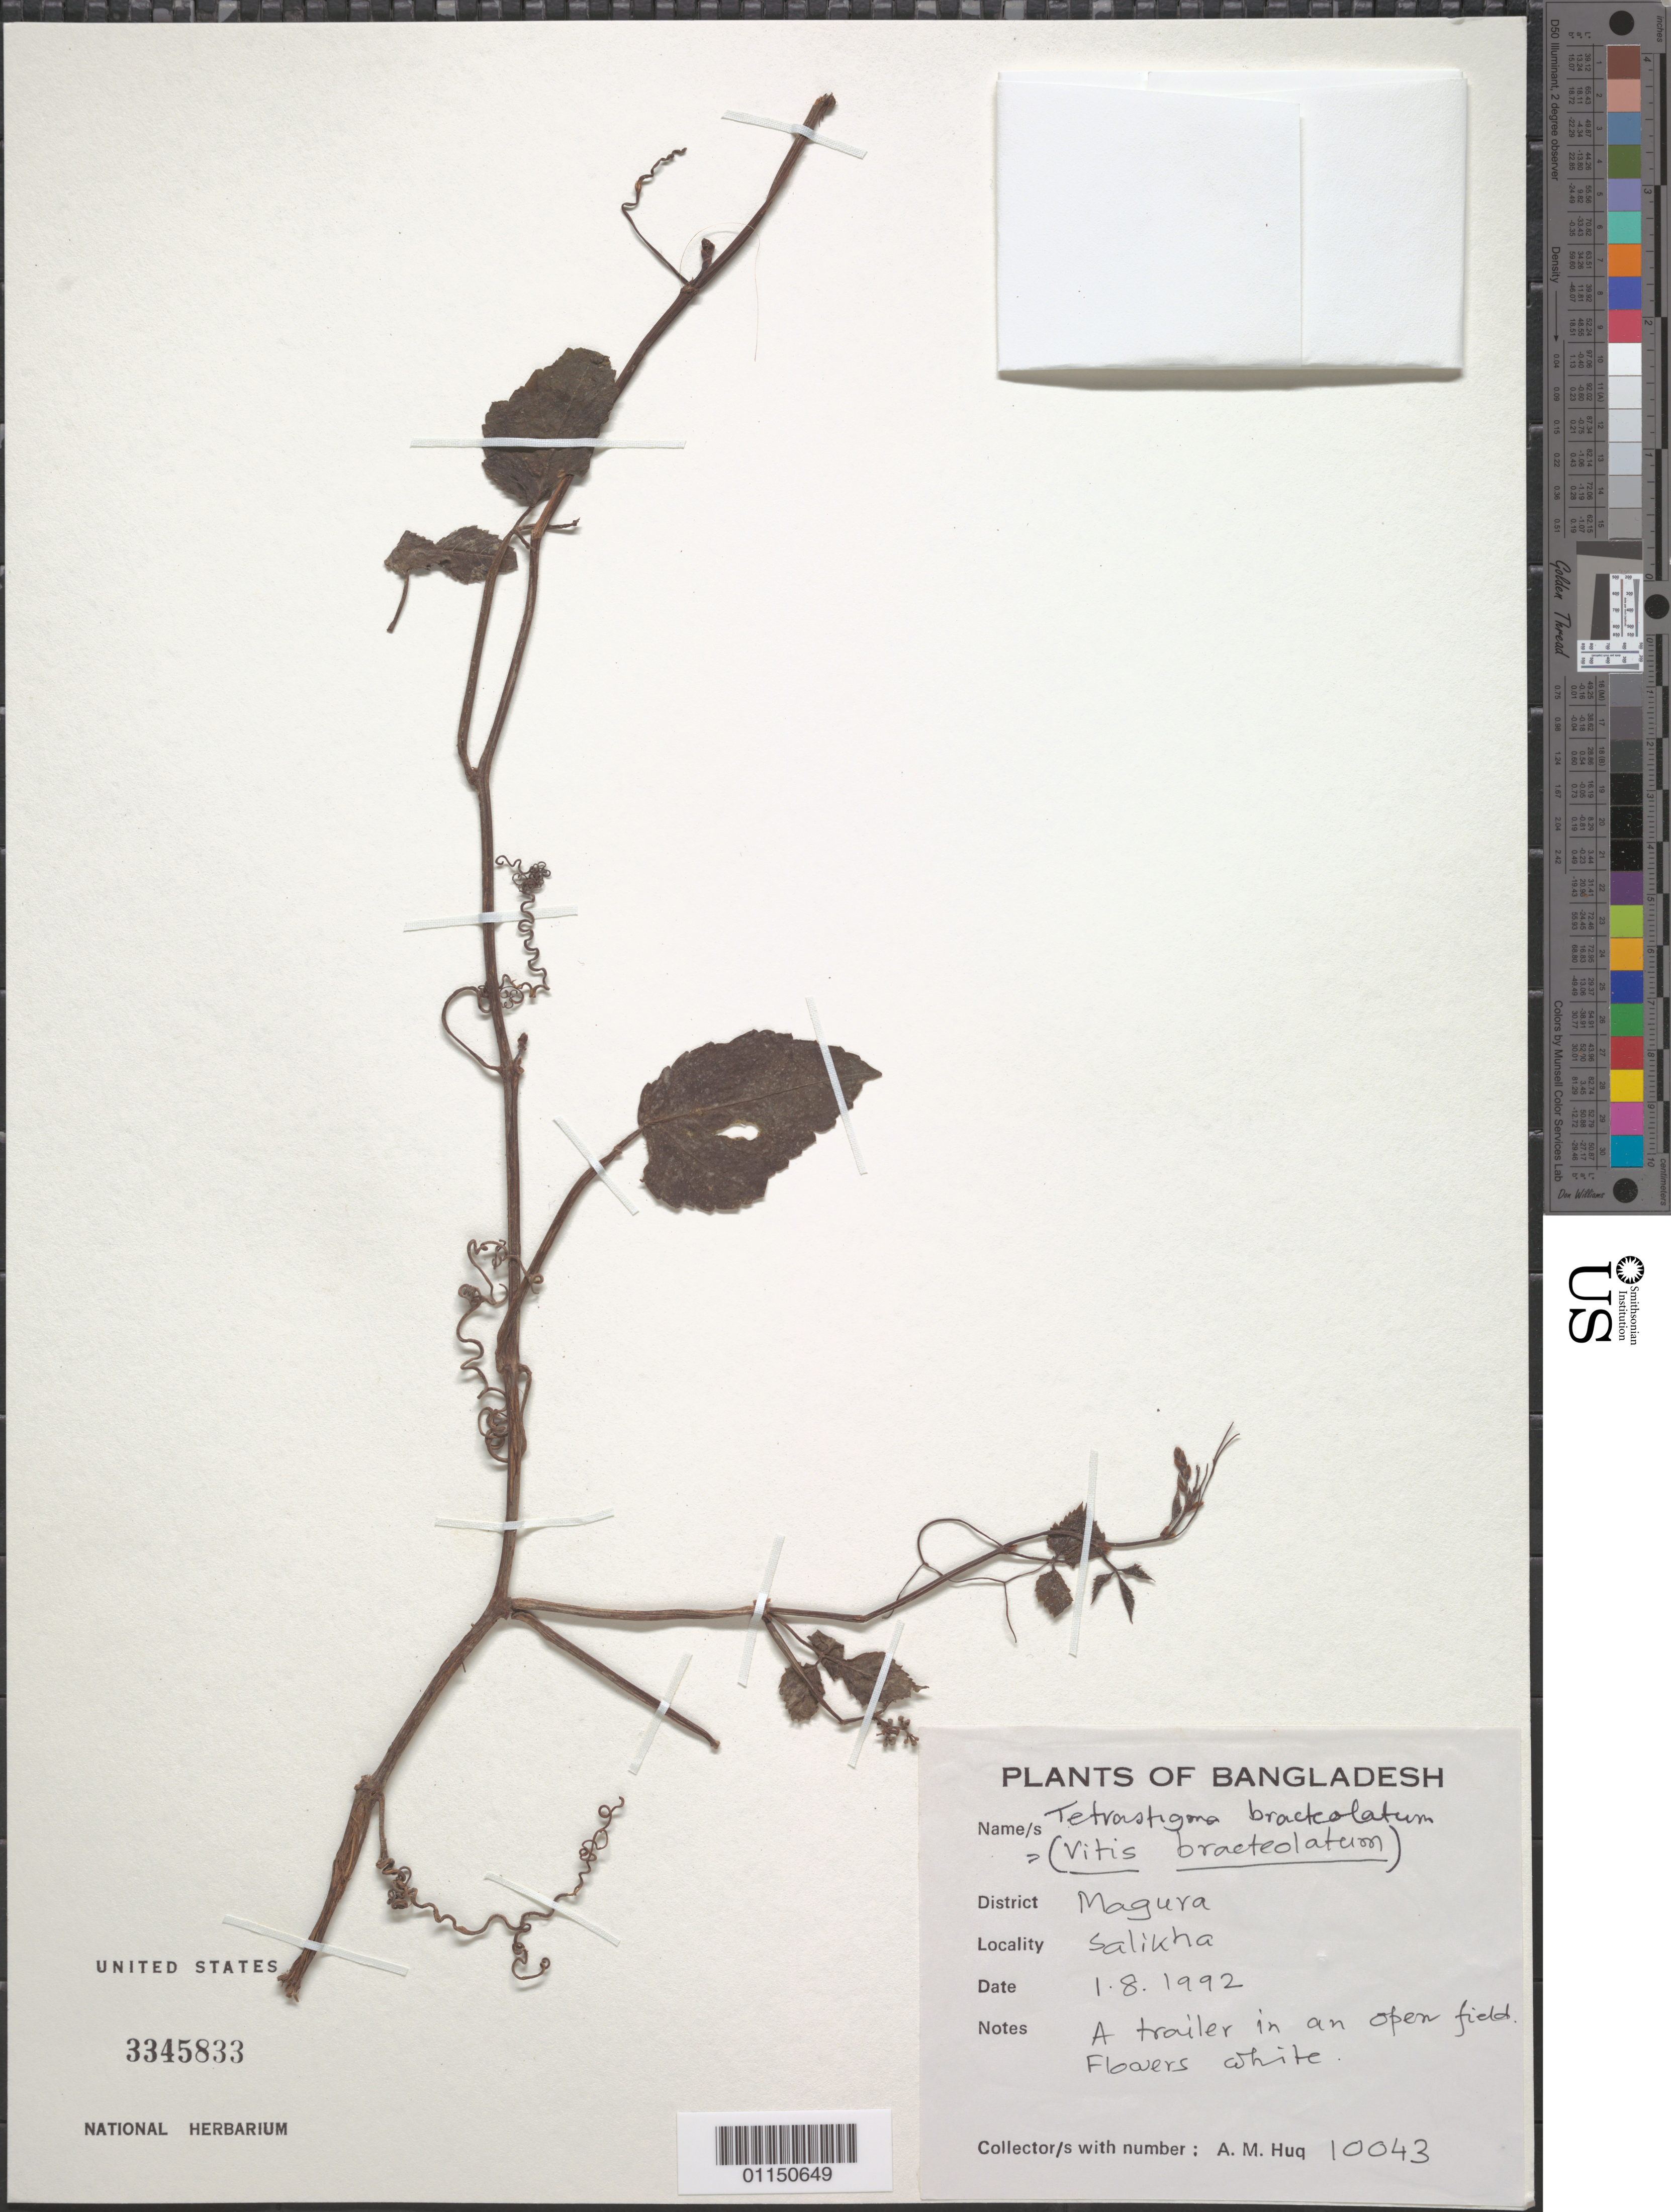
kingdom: Plantae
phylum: Tracheophyta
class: Magnoliopsida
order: Vitales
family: Vitaceae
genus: Tetrastigma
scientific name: Tetrastigma bracteolatum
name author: Planch.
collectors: A. M. Huq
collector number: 10043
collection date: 1992-08-01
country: Bangladesh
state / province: Khulna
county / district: Magura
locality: Salikha.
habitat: A trailer in an open field.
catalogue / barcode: US 3345833